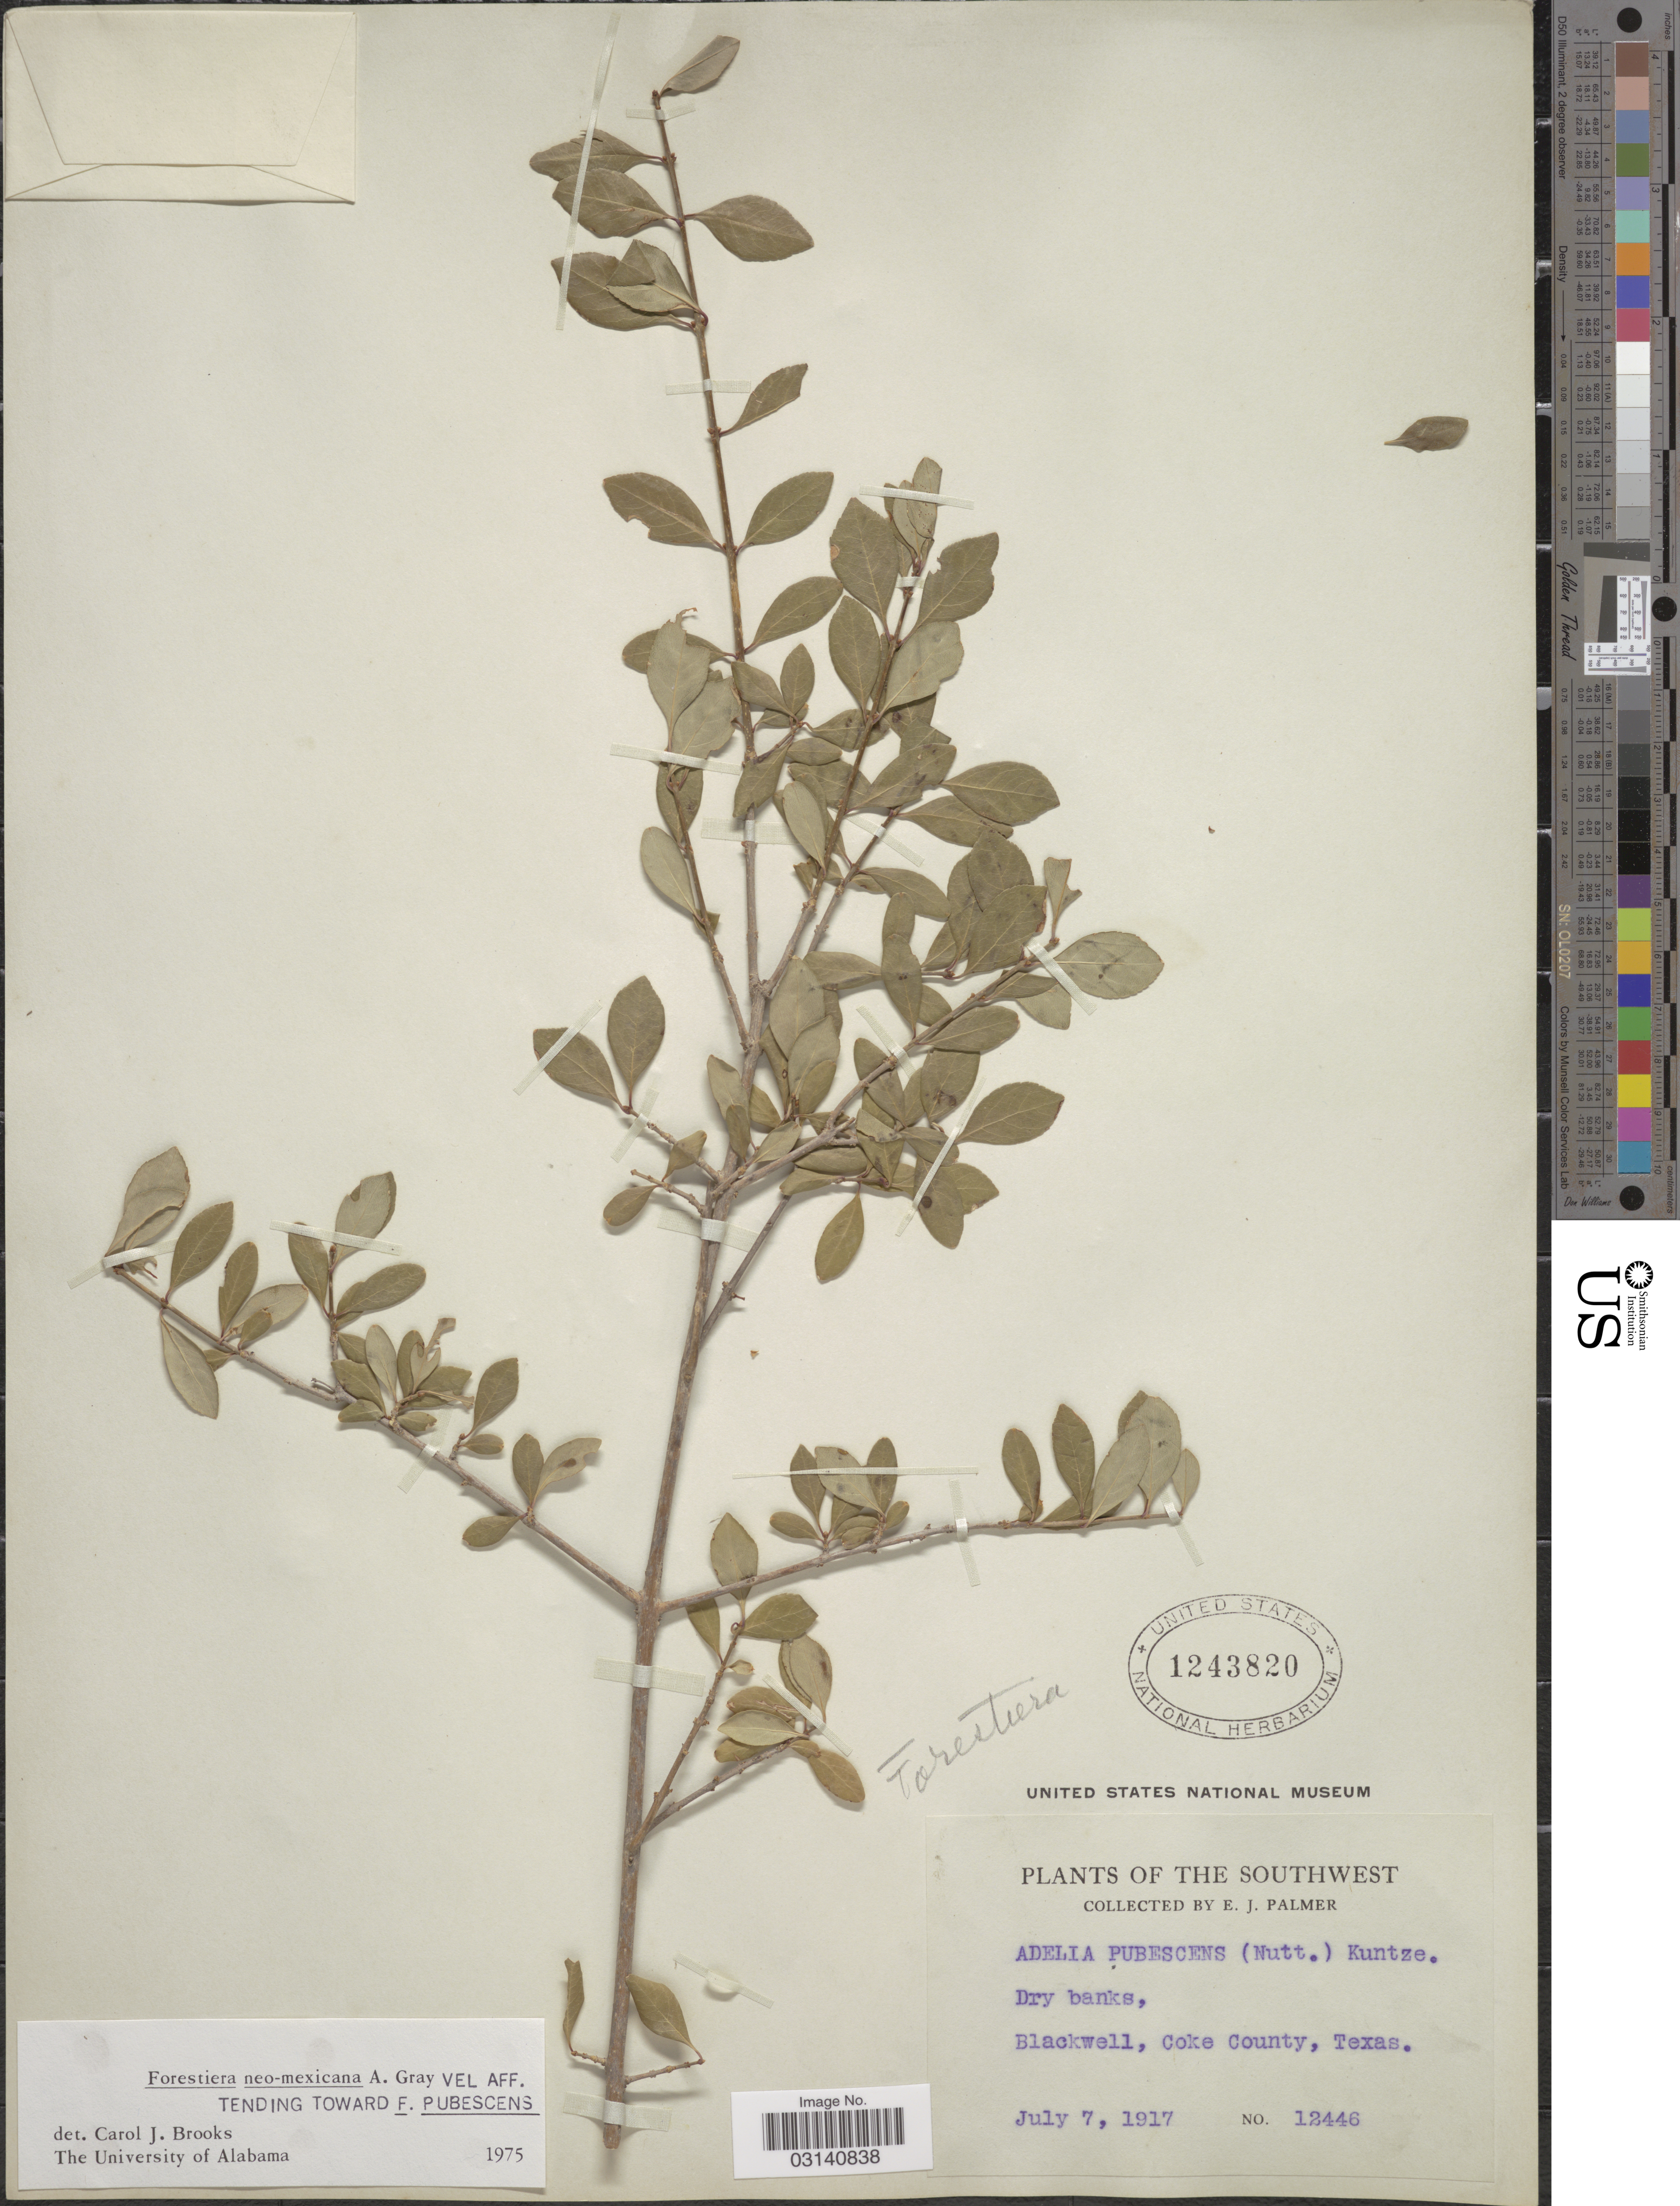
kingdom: Plantae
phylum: Tracheophyta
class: Magnoliopsida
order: Lamiales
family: Oleaceae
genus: Forestiera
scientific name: Forestiera neomexicana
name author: A. Gray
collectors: E. J. Palmer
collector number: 12446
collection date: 1917-07-07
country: United States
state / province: Texas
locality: The Southwest. Blackwell, Coke County.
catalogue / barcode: US 1243820